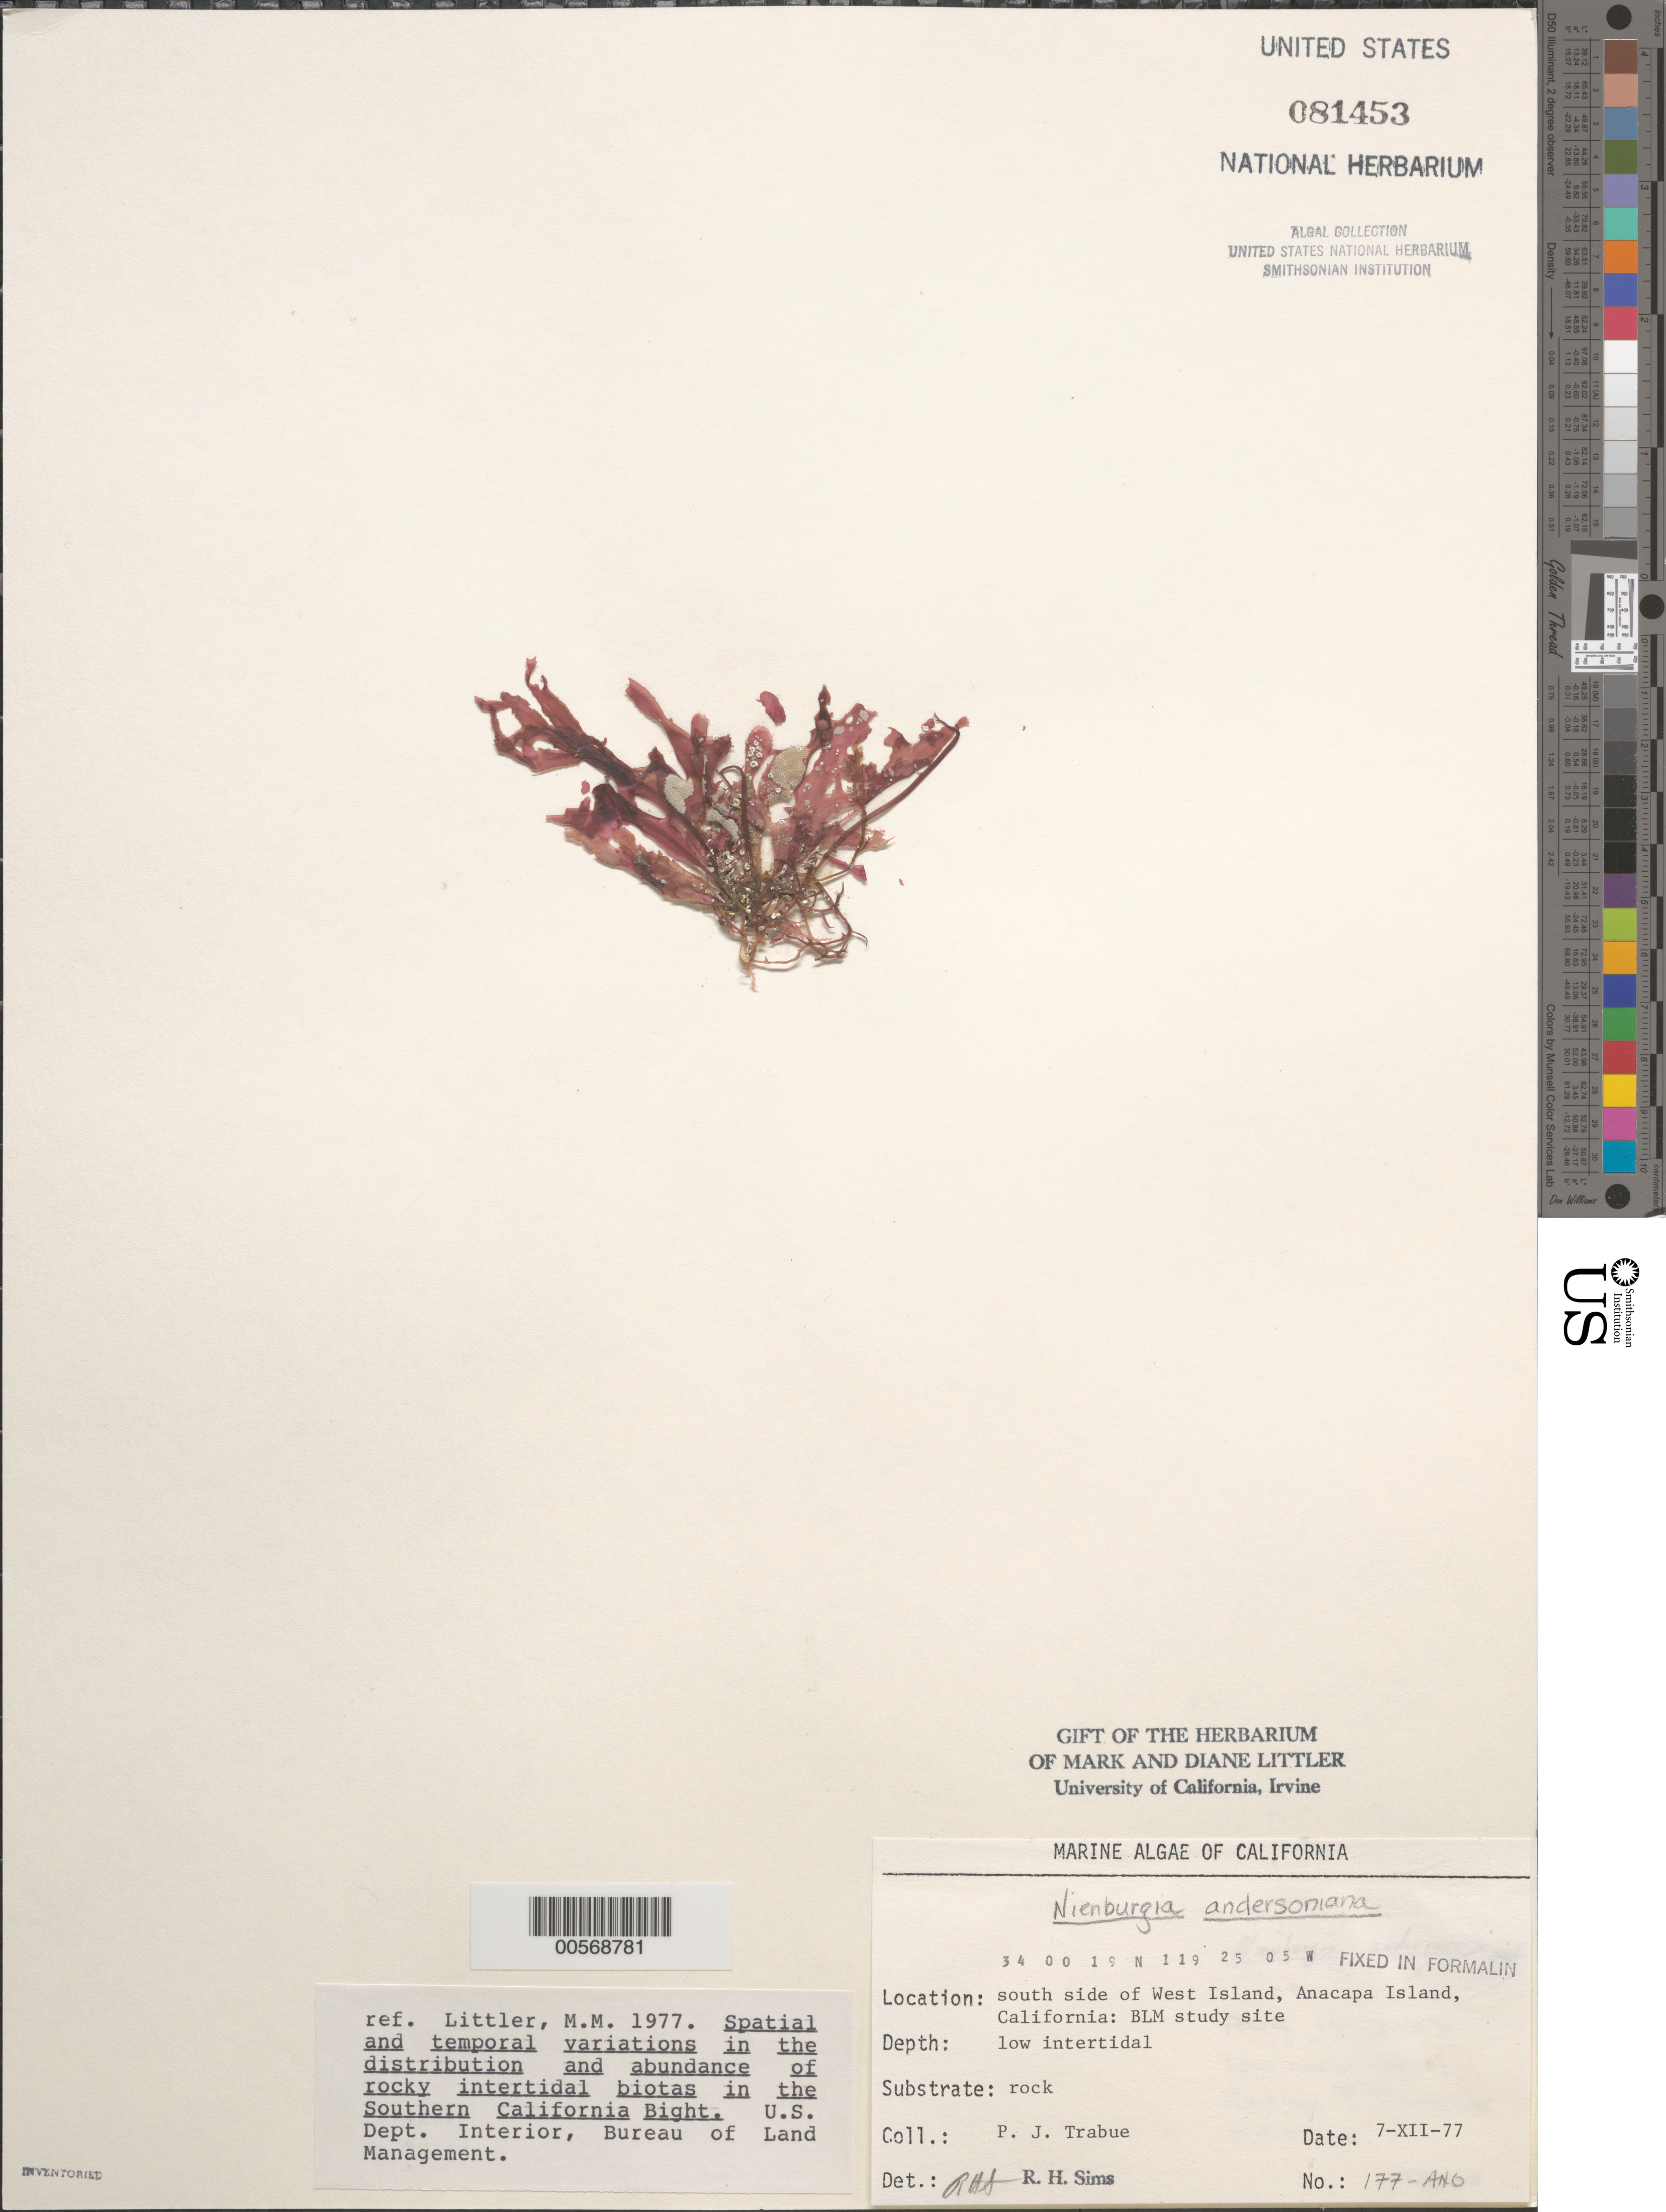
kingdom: Plantae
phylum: Rhodophyta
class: Florideophyceae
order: Ceramiales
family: Delesseriaceae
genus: Nienburgia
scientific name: Nienburgia andersoniana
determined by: Sims, Robert H.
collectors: P. J. Trabue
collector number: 177-ANO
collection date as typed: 07 Dec 1977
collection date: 1977-12-07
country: United States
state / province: California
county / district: Ventura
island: Anacapa Island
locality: South side of west island, near Cat Rock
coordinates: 34 00'19"N, 119 25'05"W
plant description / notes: BLM-SOCALBIGHT Rocky Intertidal Survey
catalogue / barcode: US 81453